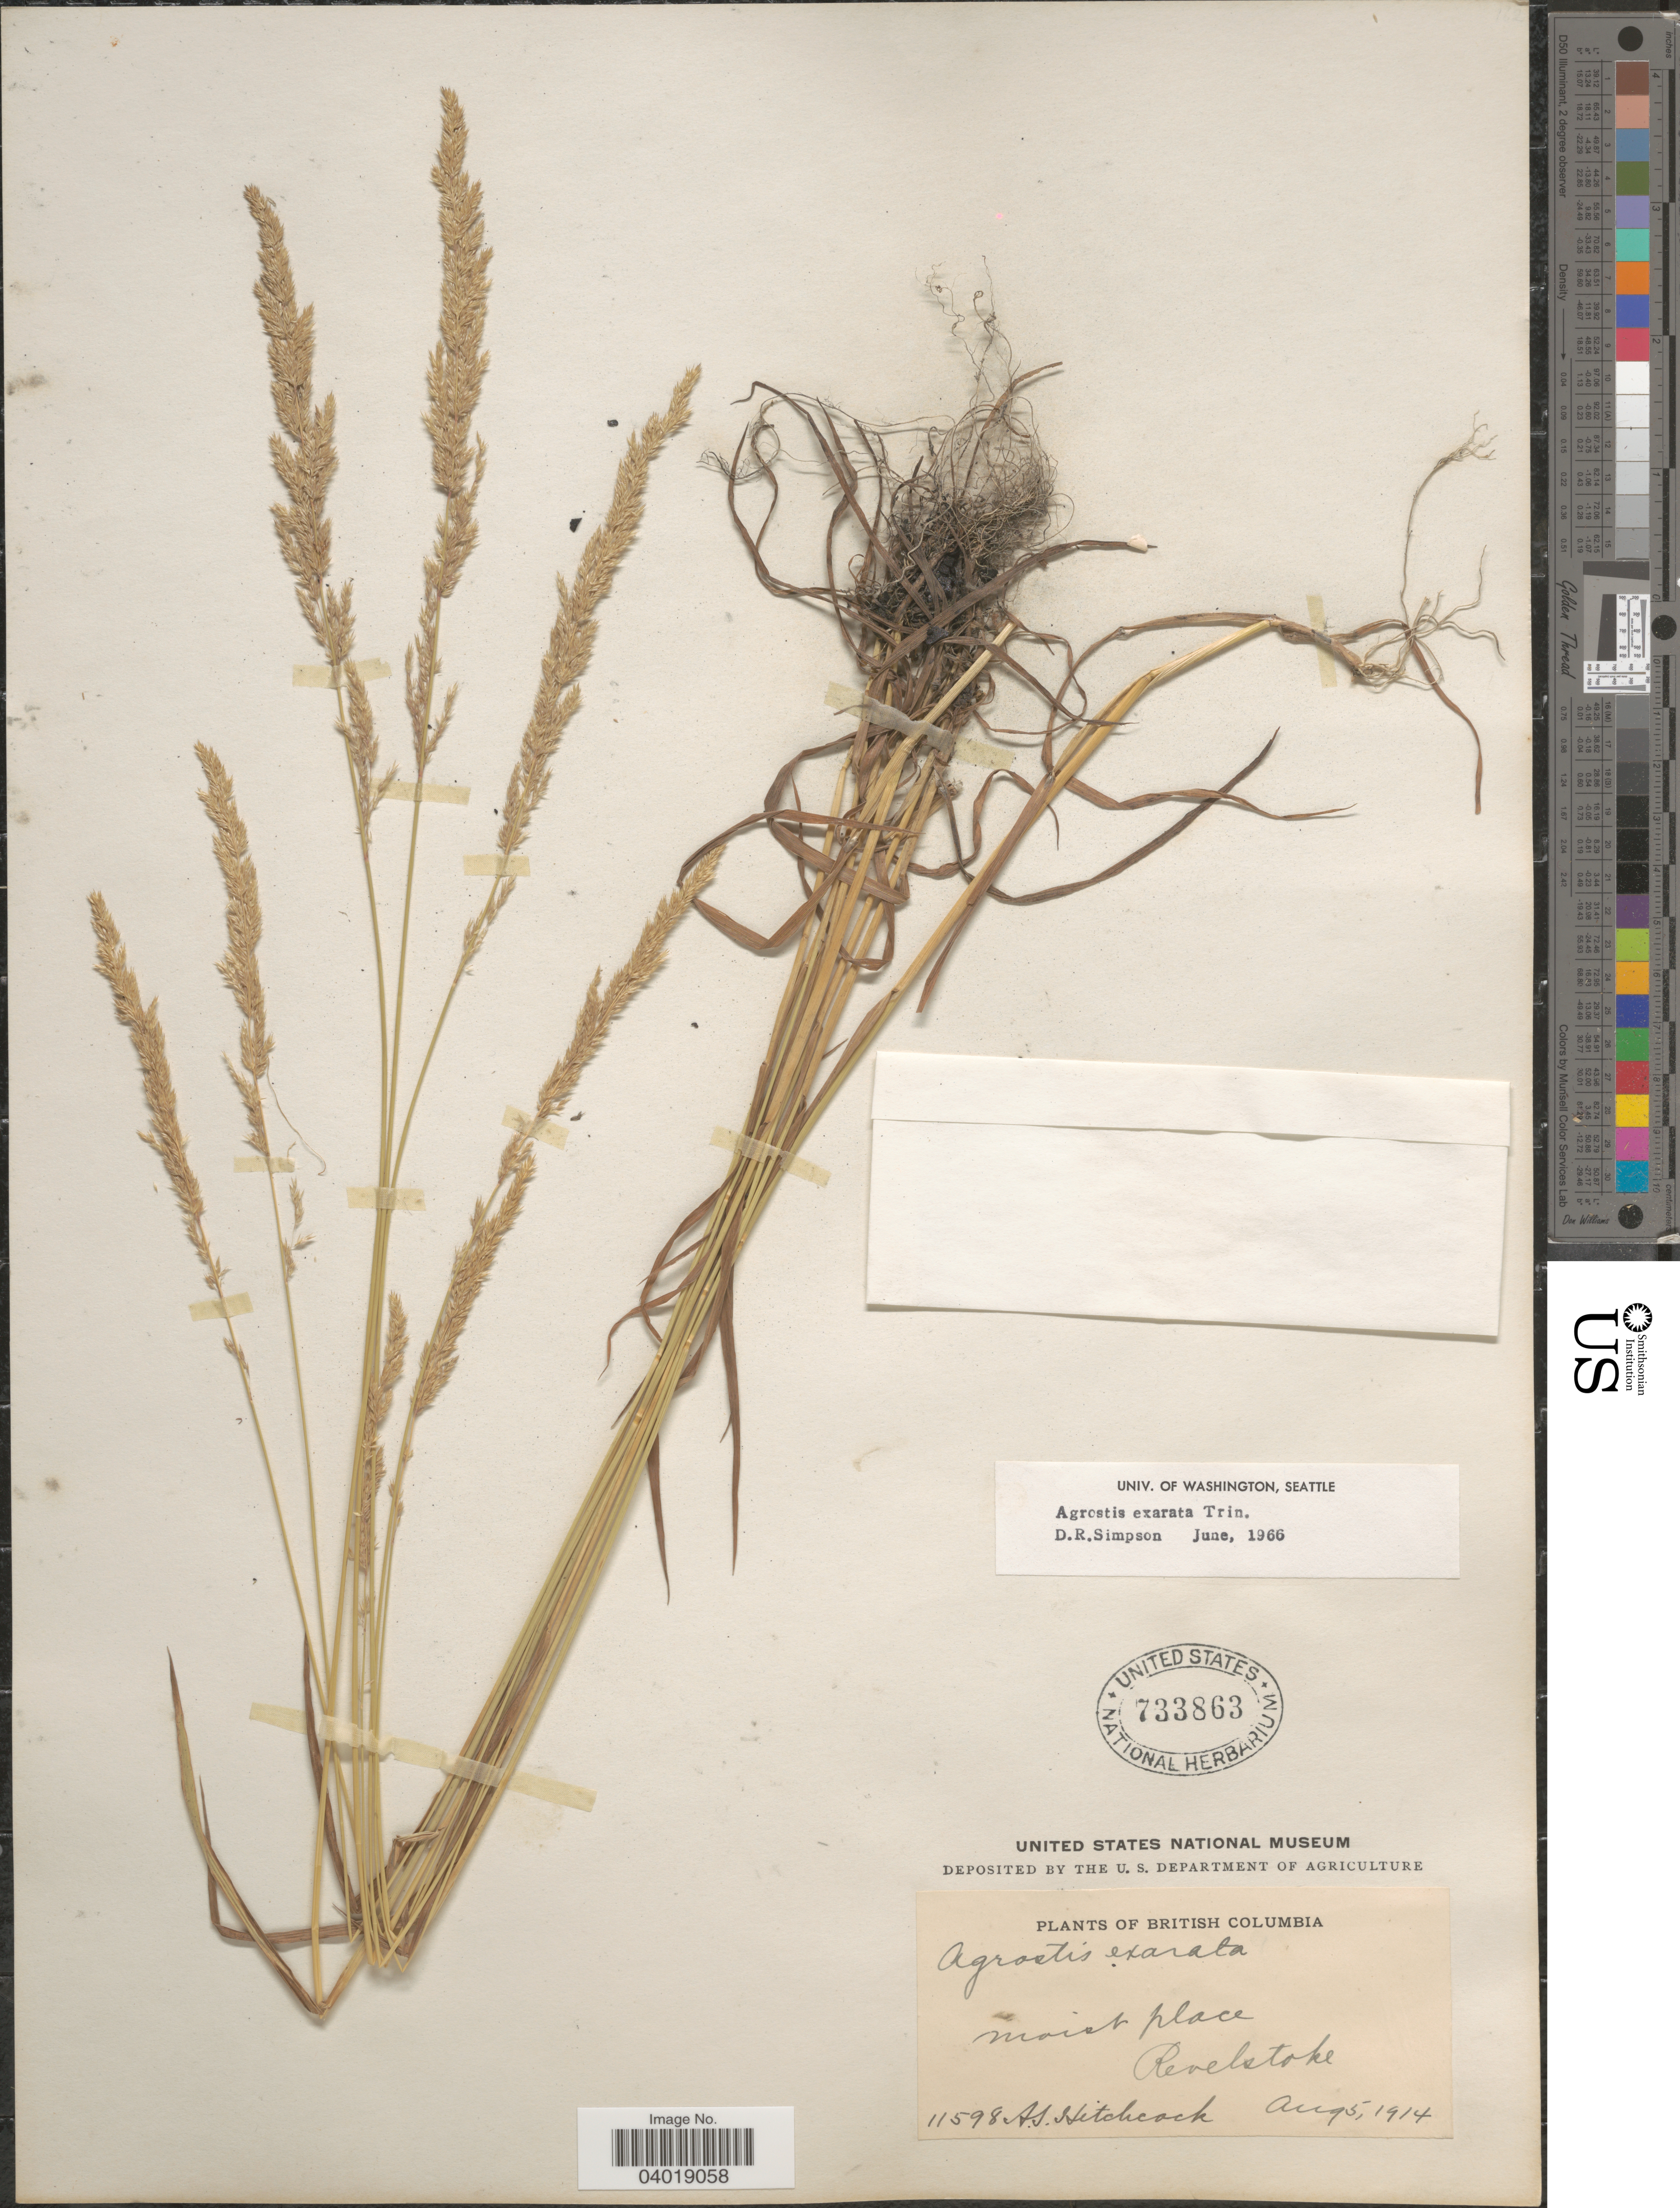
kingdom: Plantae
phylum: Tracheophyta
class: Liliopsida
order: Poales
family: Poaceae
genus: Agrostis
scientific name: Agrostis exarata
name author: Trin.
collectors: A. S. Hitchcock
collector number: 11598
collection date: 1914-08-05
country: Canada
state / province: British Columbia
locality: Revelstoke.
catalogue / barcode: US 733863